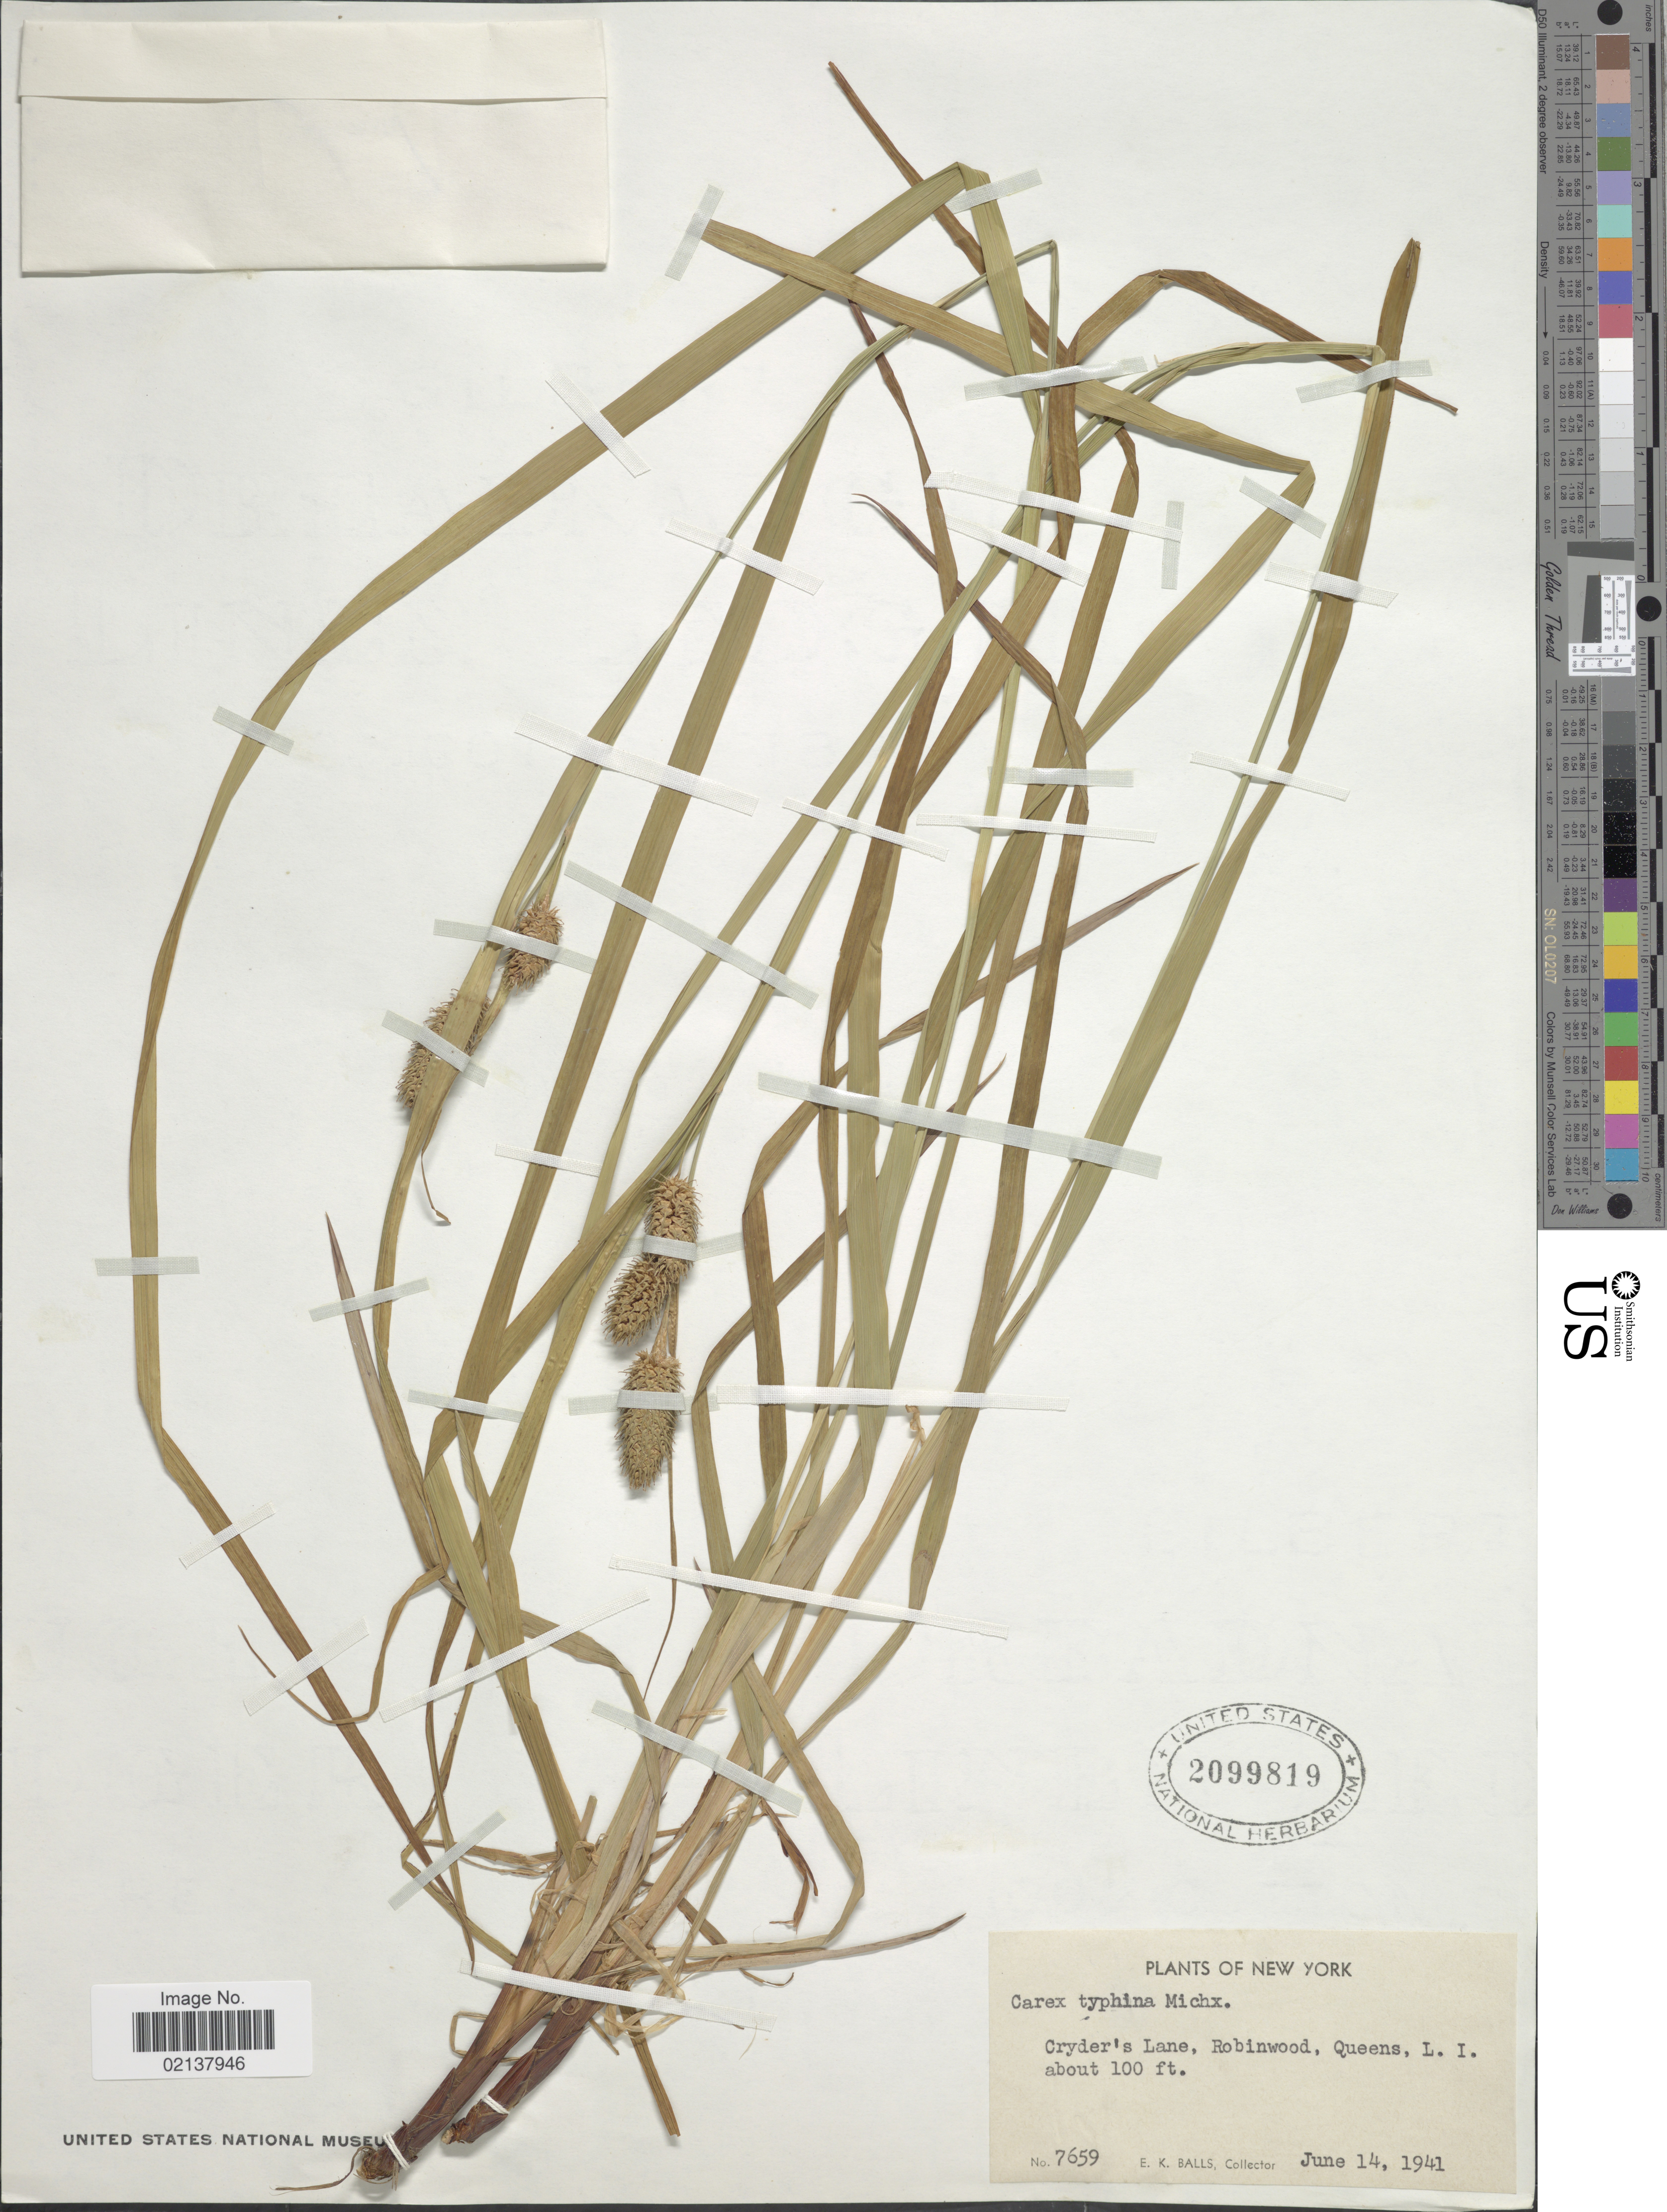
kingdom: Plantae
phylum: Tracheophyta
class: Liliopsida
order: Poales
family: Cyperaceae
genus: Carex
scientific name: Carex typhina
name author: Michx.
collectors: E. K. Balls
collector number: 7659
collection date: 1941-06-14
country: United States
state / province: New York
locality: New York, Cryder's Lane, Robinhood, Queens, L.I.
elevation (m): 30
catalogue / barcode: US 2099819